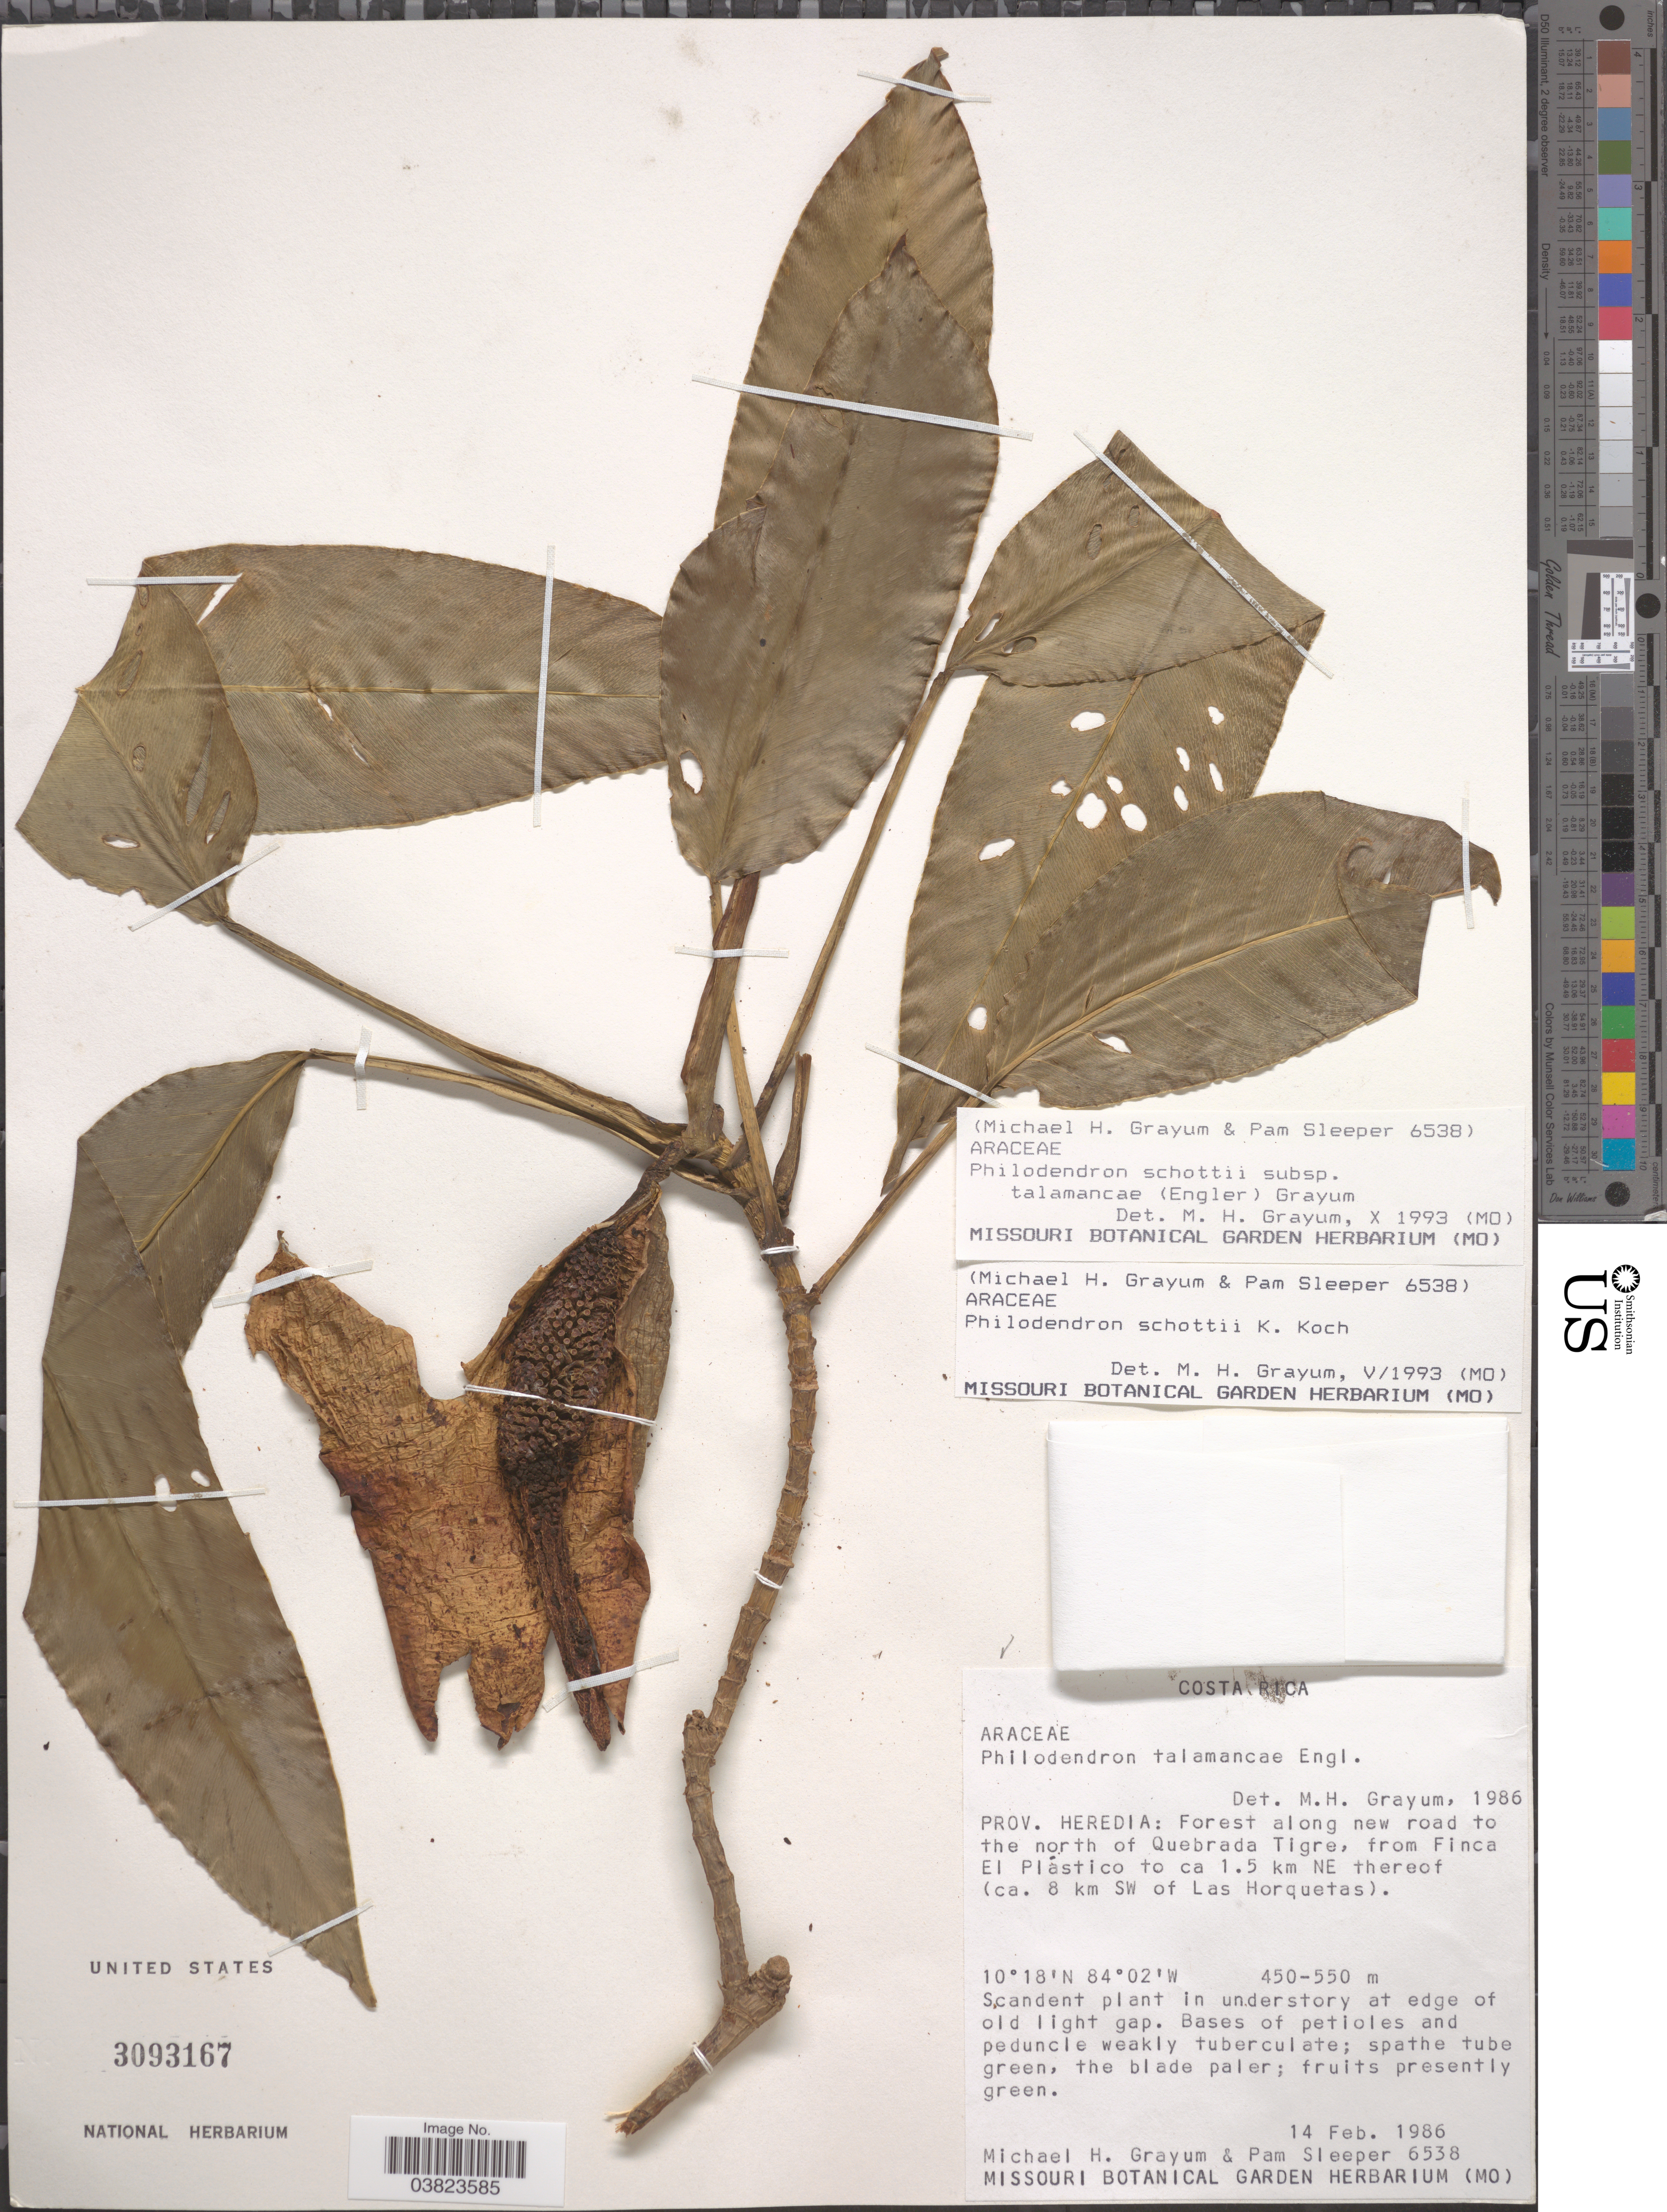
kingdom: Plantae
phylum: Tracheophyta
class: Liliopsida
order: Alismatales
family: Araceae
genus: Philodendron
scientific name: Philodendron schottii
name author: K. Koch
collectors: M. H. Grayum & P. Sleeper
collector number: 6538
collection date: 1986-02-14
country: Costa Rica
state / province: Heredia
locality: Forest along new road to the north of Quebrada Tigre, from Finca El Plástico to ca. 1.5 km NE thereof (ca. 8 km SW of Las Horquetas).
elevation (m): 450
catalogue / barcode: US 3093167